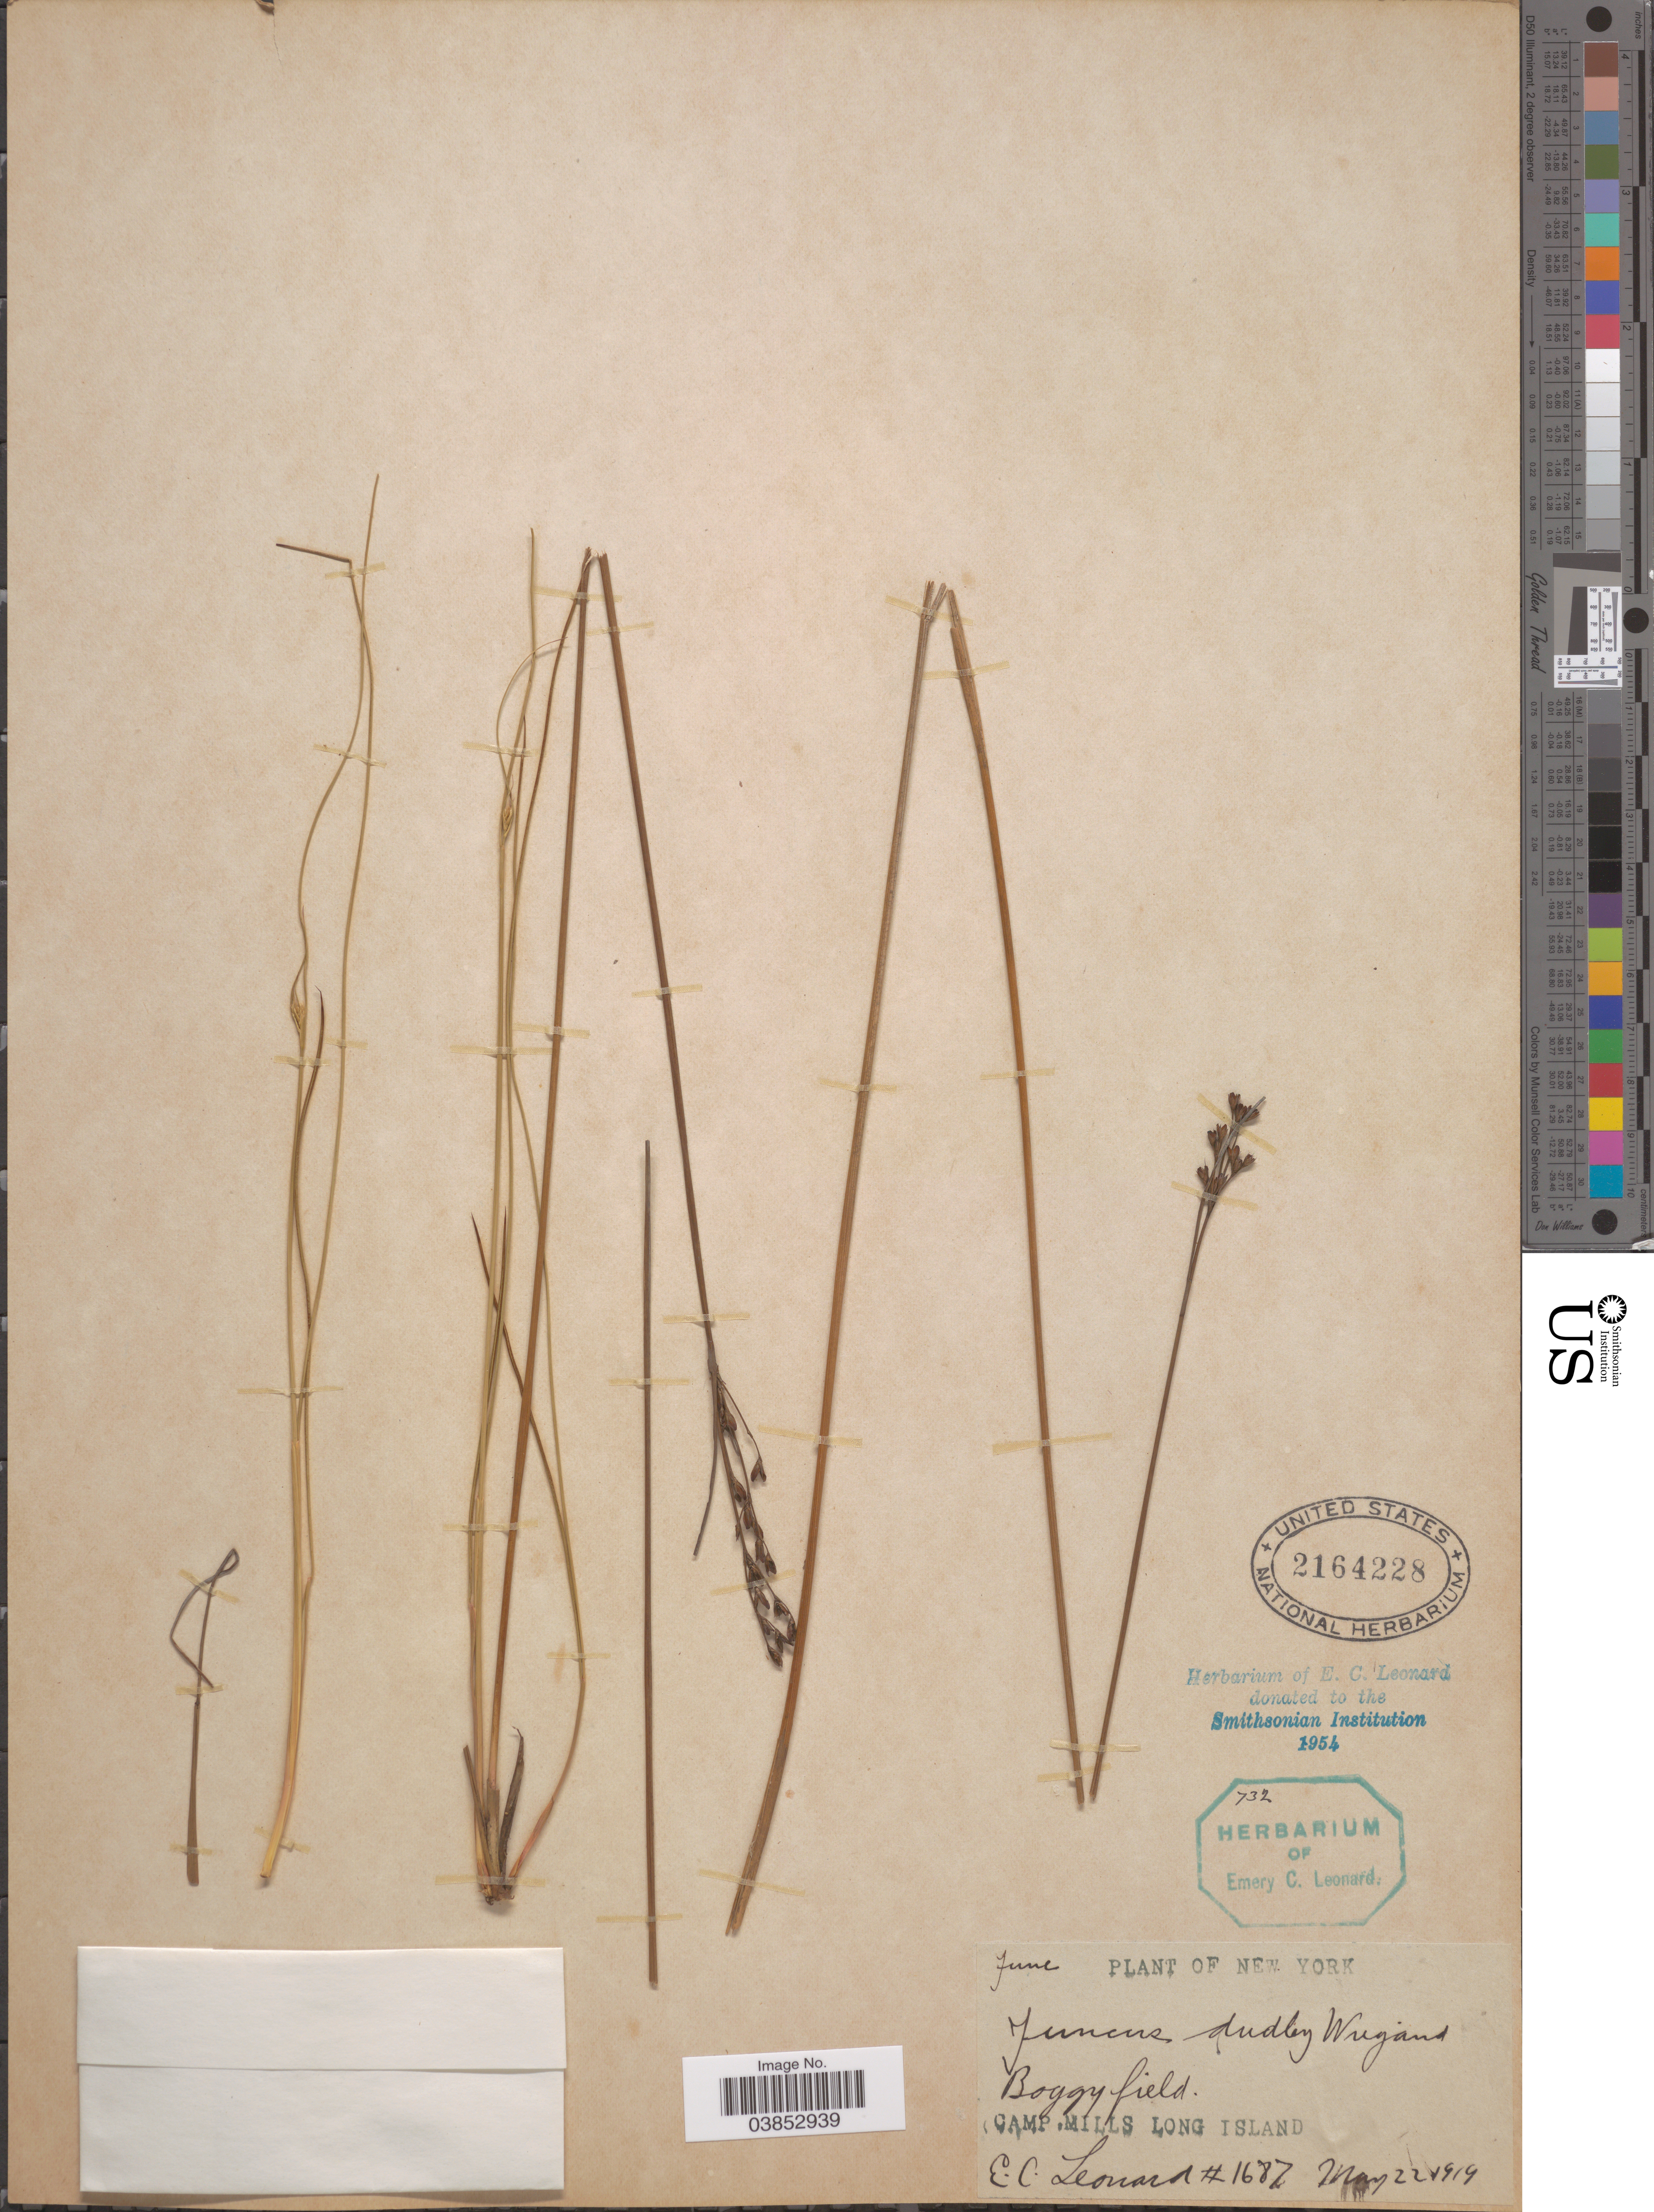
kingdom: Plantae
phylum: Tracheophyta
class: Liliopsida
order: Poales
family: Juncaceae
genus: Juncus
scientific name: Juncus dudleyi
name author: Wiegand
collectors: E. C. Leonard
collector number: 1687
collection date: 1919-05-22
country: United States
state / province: New York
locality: Boggy field. Camp Mills Long Island.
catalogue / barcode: US 2164228